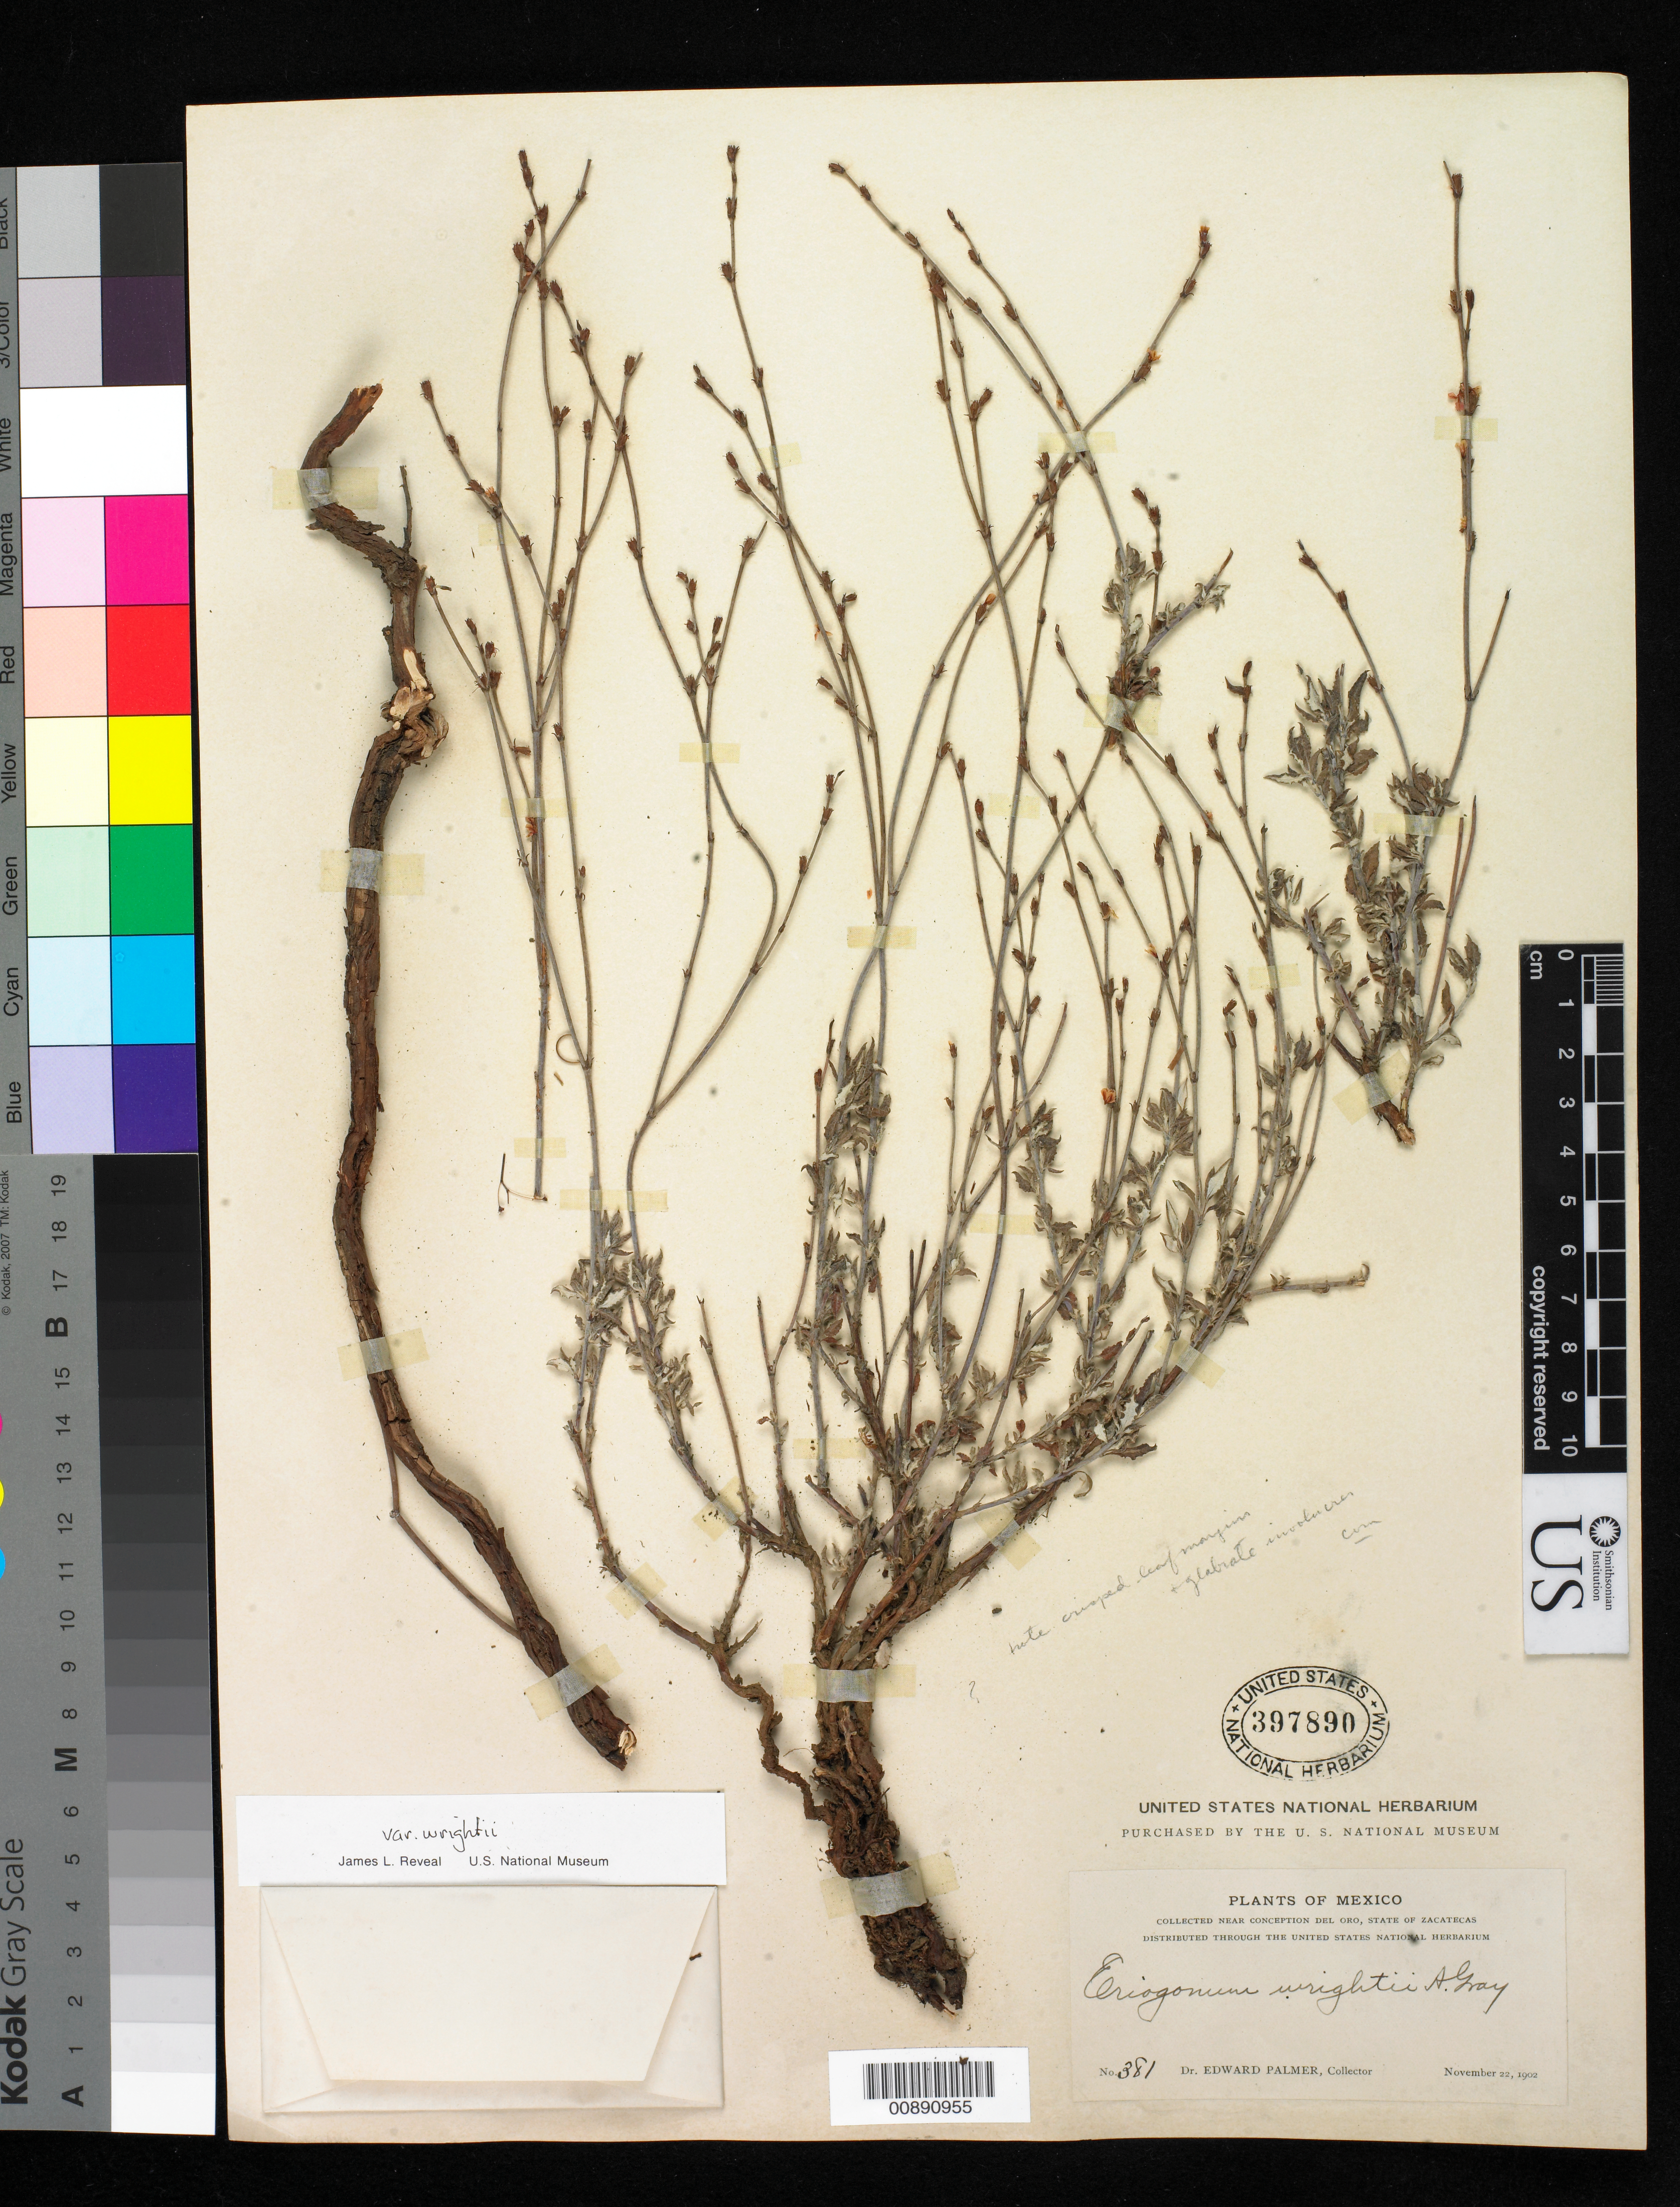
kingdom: Plantae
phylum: Tracheophyta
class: Magnoliopsida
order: Caryophyllales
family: Polygonaceae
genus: Eriogonum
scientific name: Eriogonum wrightii var. wrightii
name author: Torr. ex Benth.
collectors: E. Palmer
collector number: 381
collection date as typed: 22 Nov 1902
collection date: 1902-11-22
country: Mexico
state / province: Zacatecas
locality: Near Concepción del Oro, Zacatecas.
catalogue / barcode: US 397890